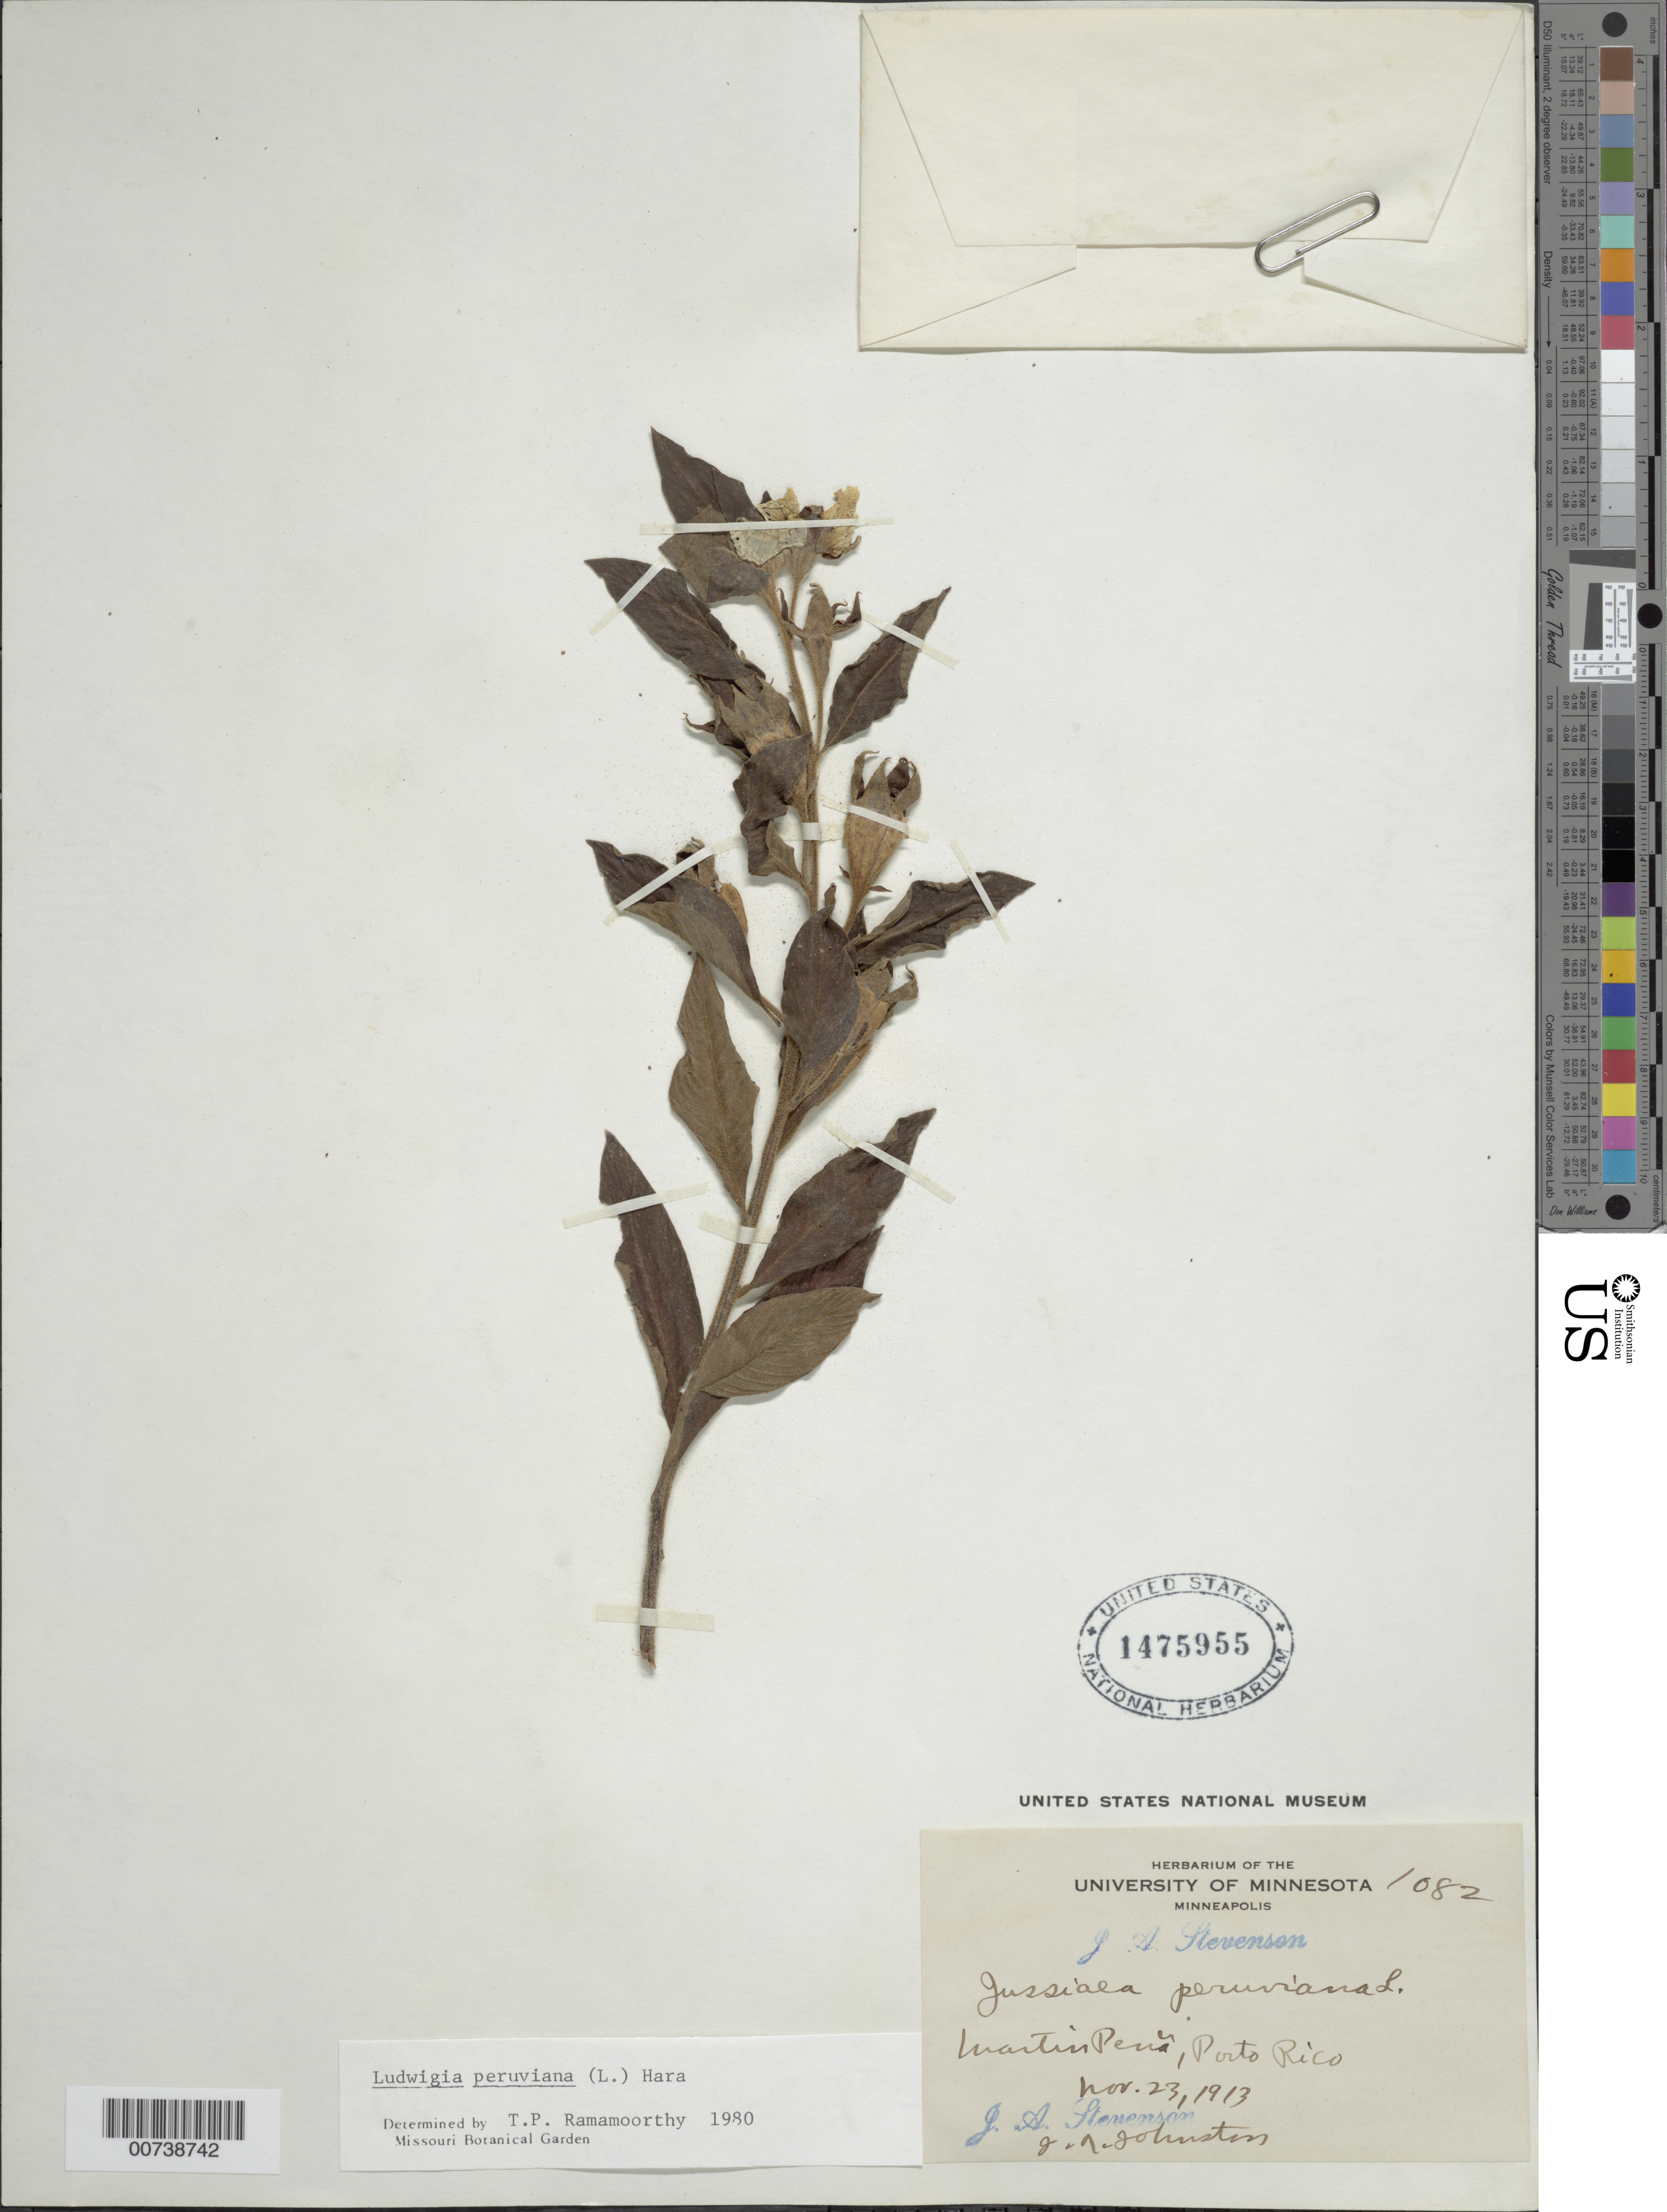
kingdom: Plantae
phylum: Tracheophyta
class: Magnoliopsida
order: Myrtales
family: Onagraceae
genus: Ludwigia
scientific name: Ludwigia peruviana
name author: (L.) H. Hara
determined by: Ramamoorthy, T. P.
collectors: J. Stevenson & J. Johnston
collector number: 1082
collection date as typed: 23 Nov 1913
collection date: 1913-11-23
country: Puerto Rico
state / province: San Juan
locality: Martín Peña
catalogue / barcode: US 1475955